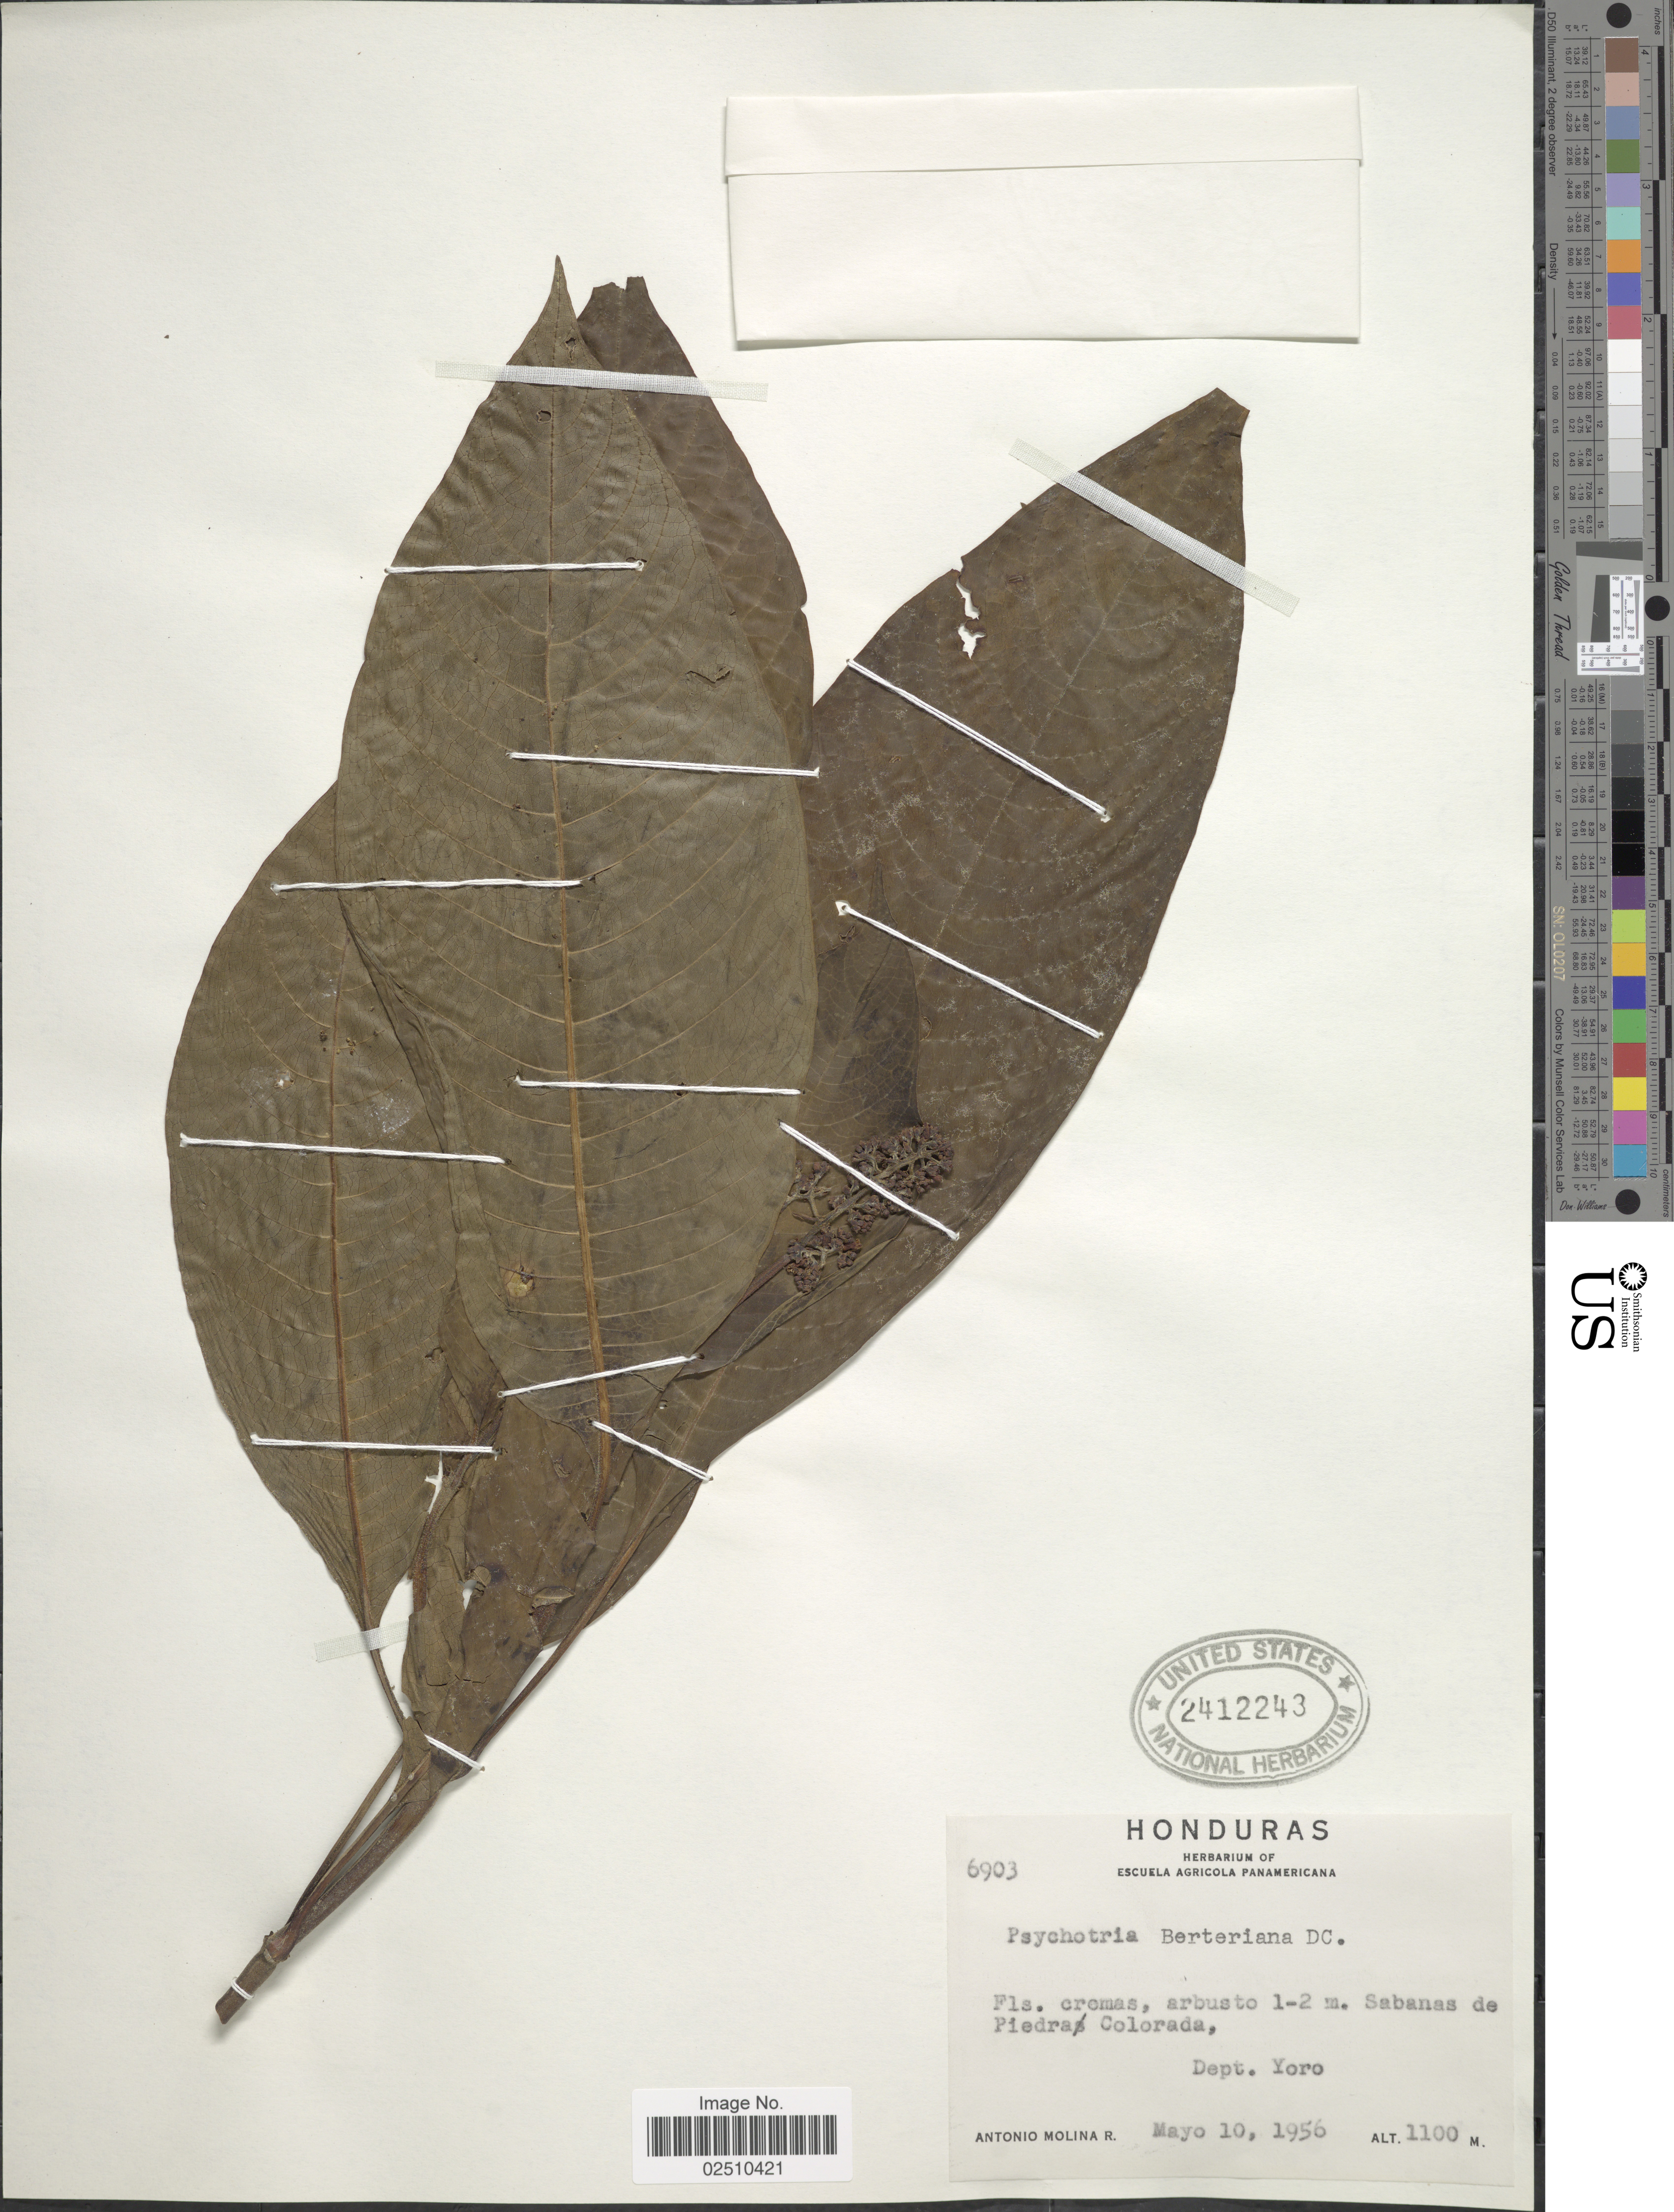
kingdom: Plantae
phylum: Tracheophyta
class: Magnoliopsida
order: Gentianales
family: Rubiaceae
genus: Psychotria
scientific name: Psychotria berteroana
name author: DC.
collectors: A. Molina R.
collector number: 6903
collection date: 1956-05-10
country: Honduras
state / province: Yoro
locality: Sabanas de Piedra Colorada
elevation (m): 1100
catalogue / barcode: US 2412243